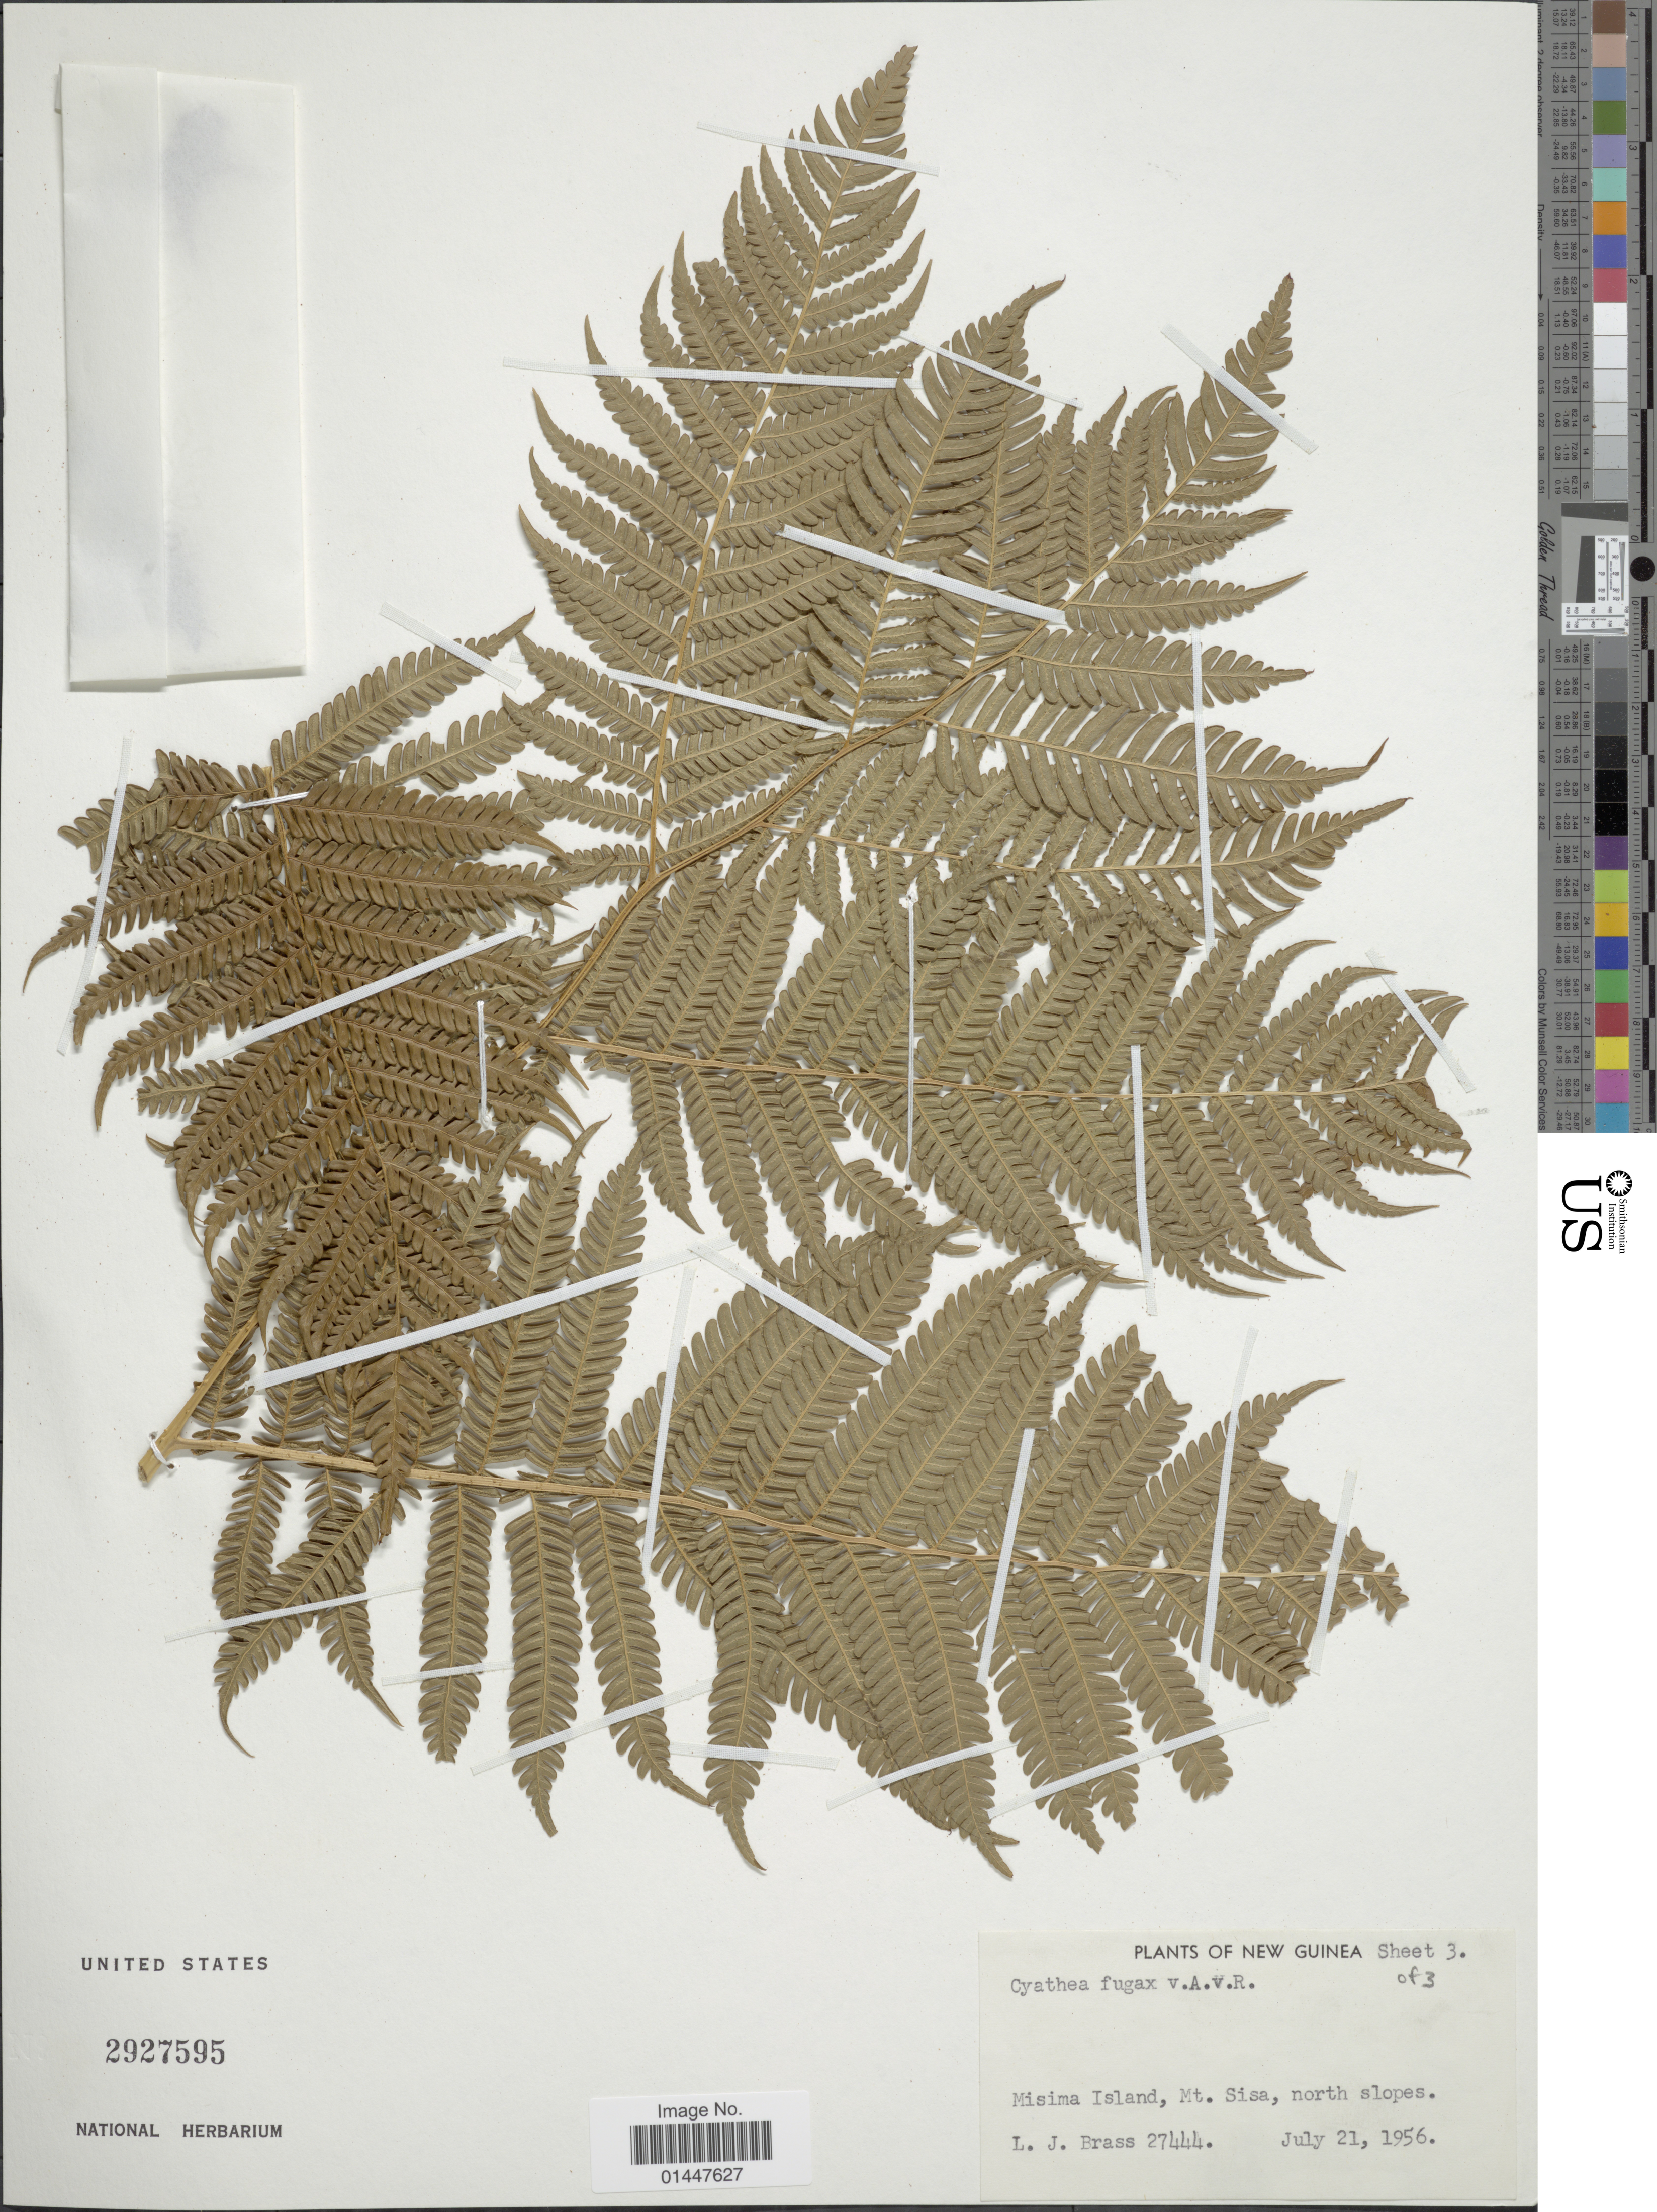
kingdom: Plantae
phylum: Tracheophyta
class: Polypodiopsida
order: Cyatheales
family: Cyatheaceae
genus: Sphaeropteris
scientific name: Sphaeropteris fugax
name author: (Alderw.) R.M. Tryon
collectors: L. J. Brass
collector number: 27444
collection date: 1956-07-21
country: Papua New Guinea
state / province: Milne Bay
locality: New Guinea, Misima Island, Mt. Sisa, north slopes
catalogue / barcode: US 2927595